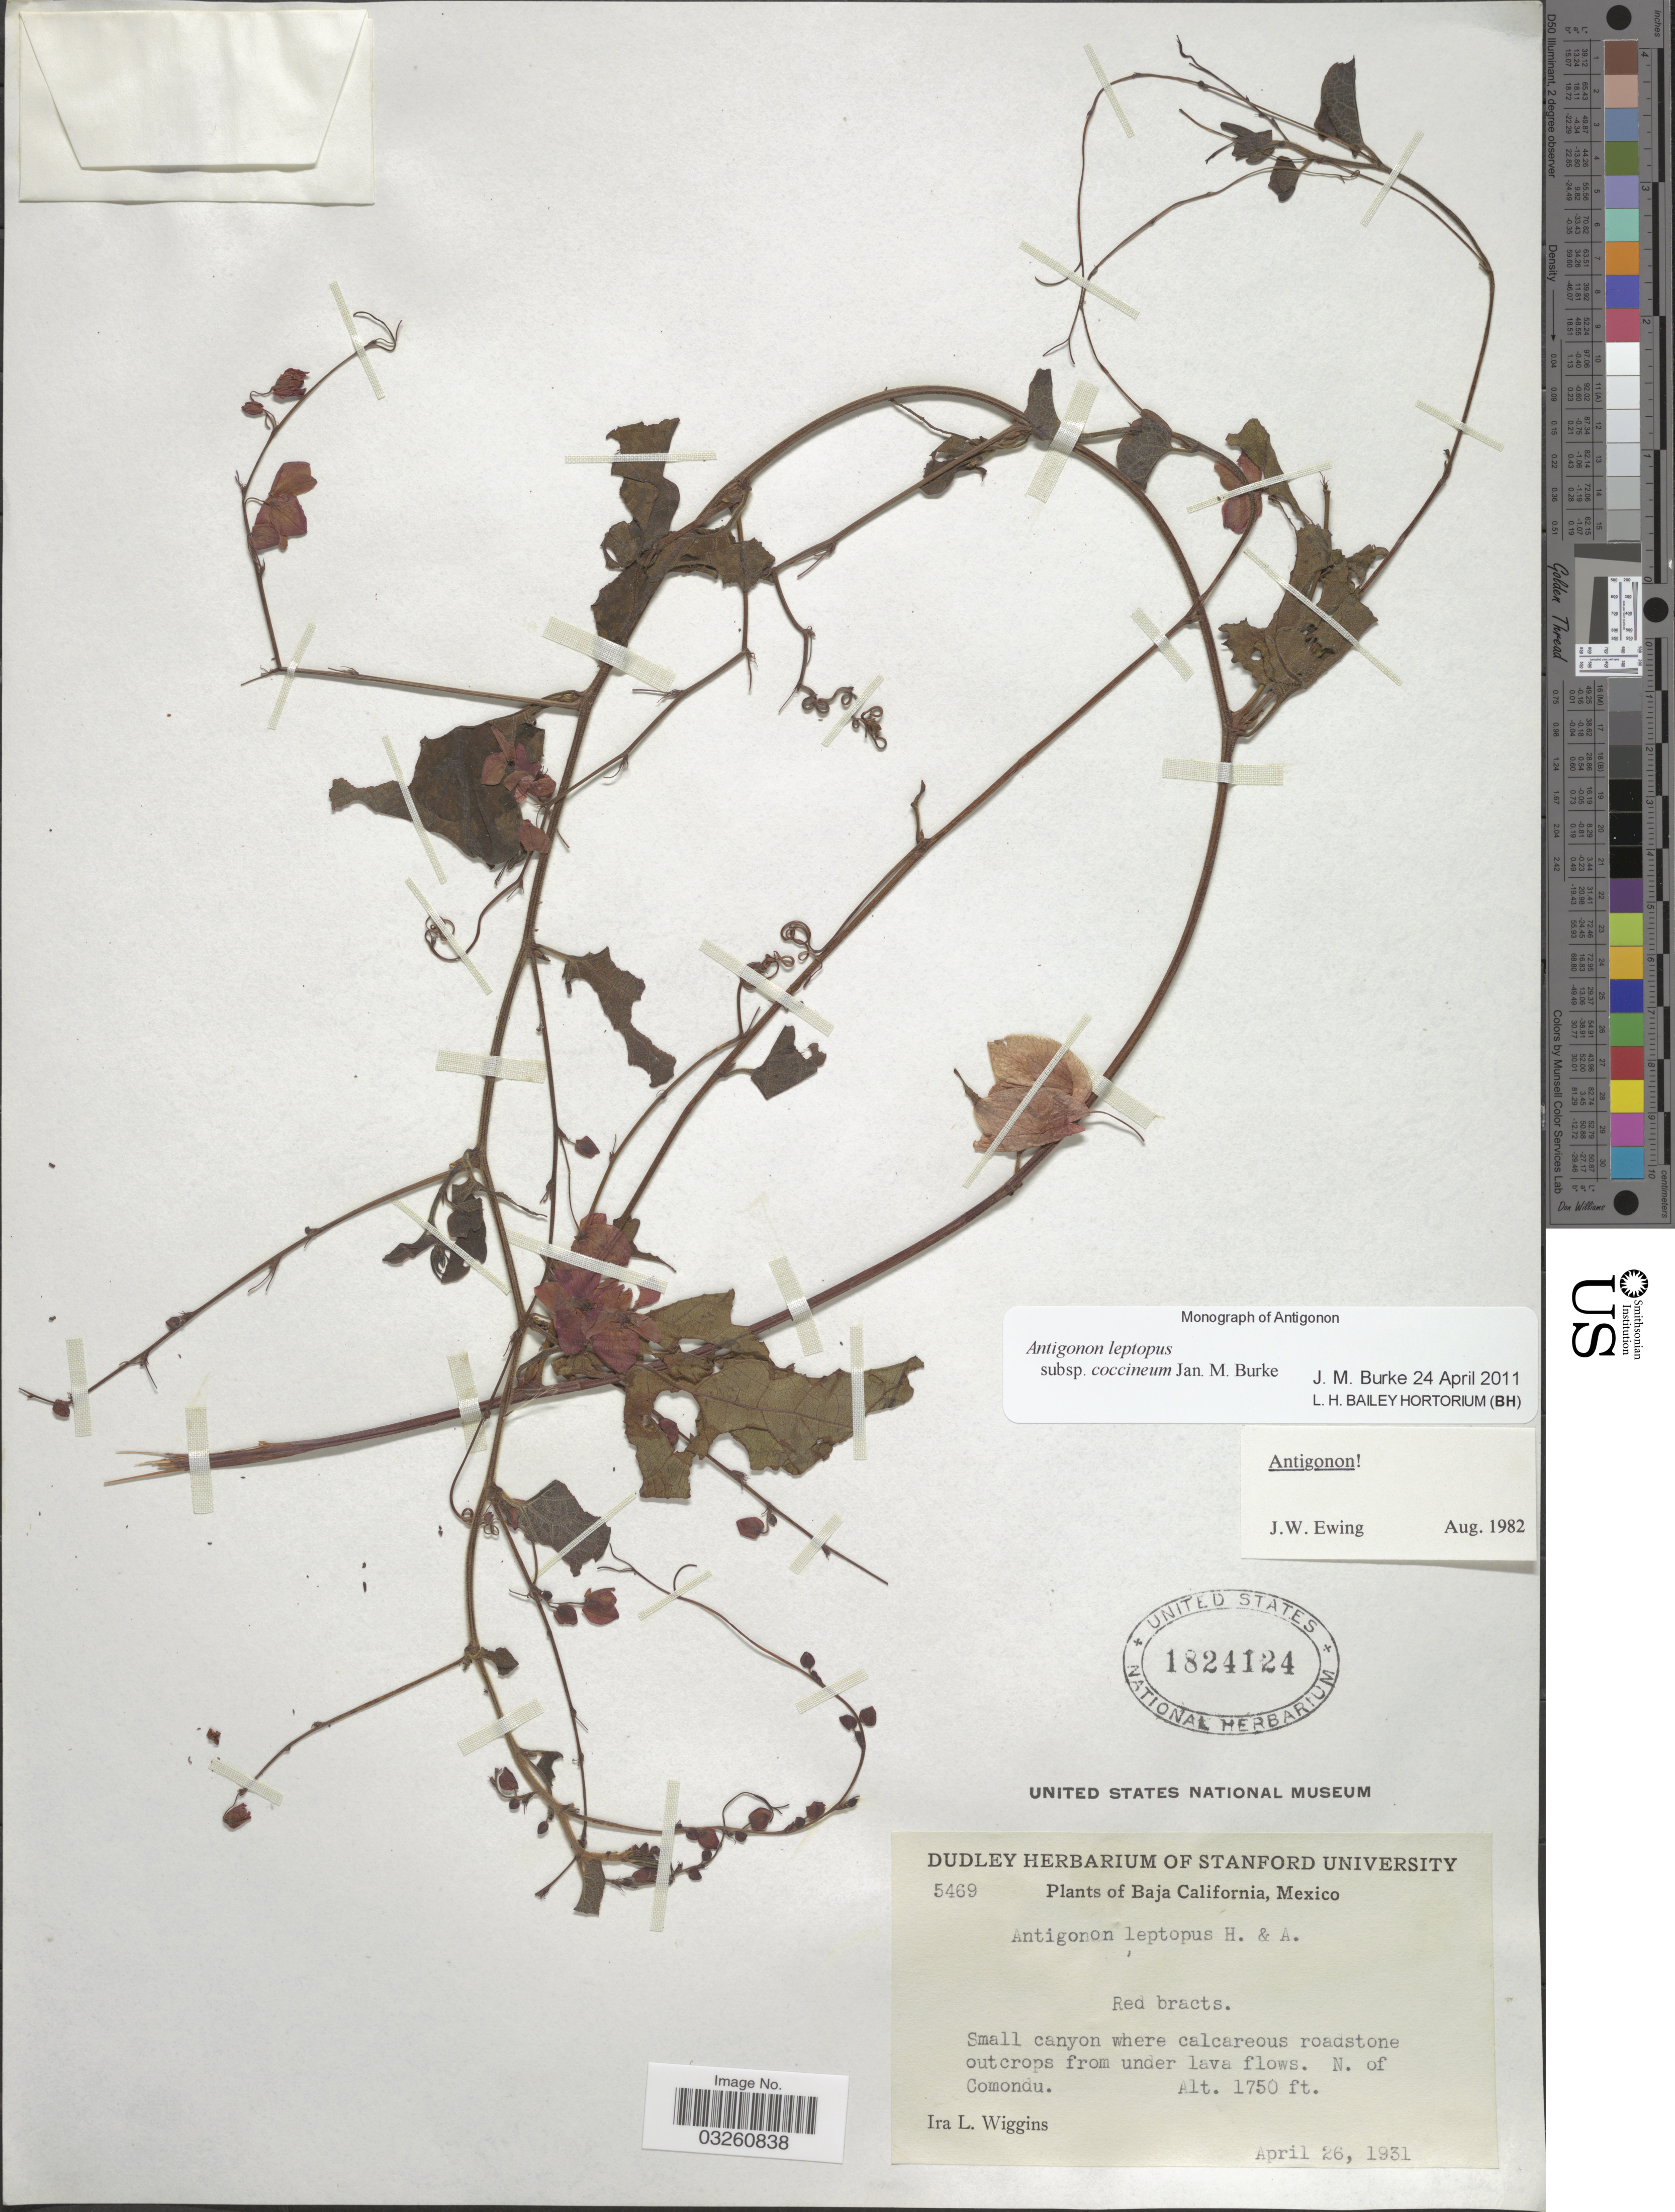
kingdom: Plantae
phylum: Tracheophyta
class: Magnoliopsida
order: Caryophyllales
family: Polygonaceae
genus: Antigonon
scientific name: Antigonon leptopus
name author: Hook. & Arn.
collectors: I. L. Wiggins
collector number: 5469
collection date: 1931-04-26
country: Mexico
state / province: Baja California Sur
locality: N. of Comondu.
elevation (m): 533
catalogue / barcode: US 1824124